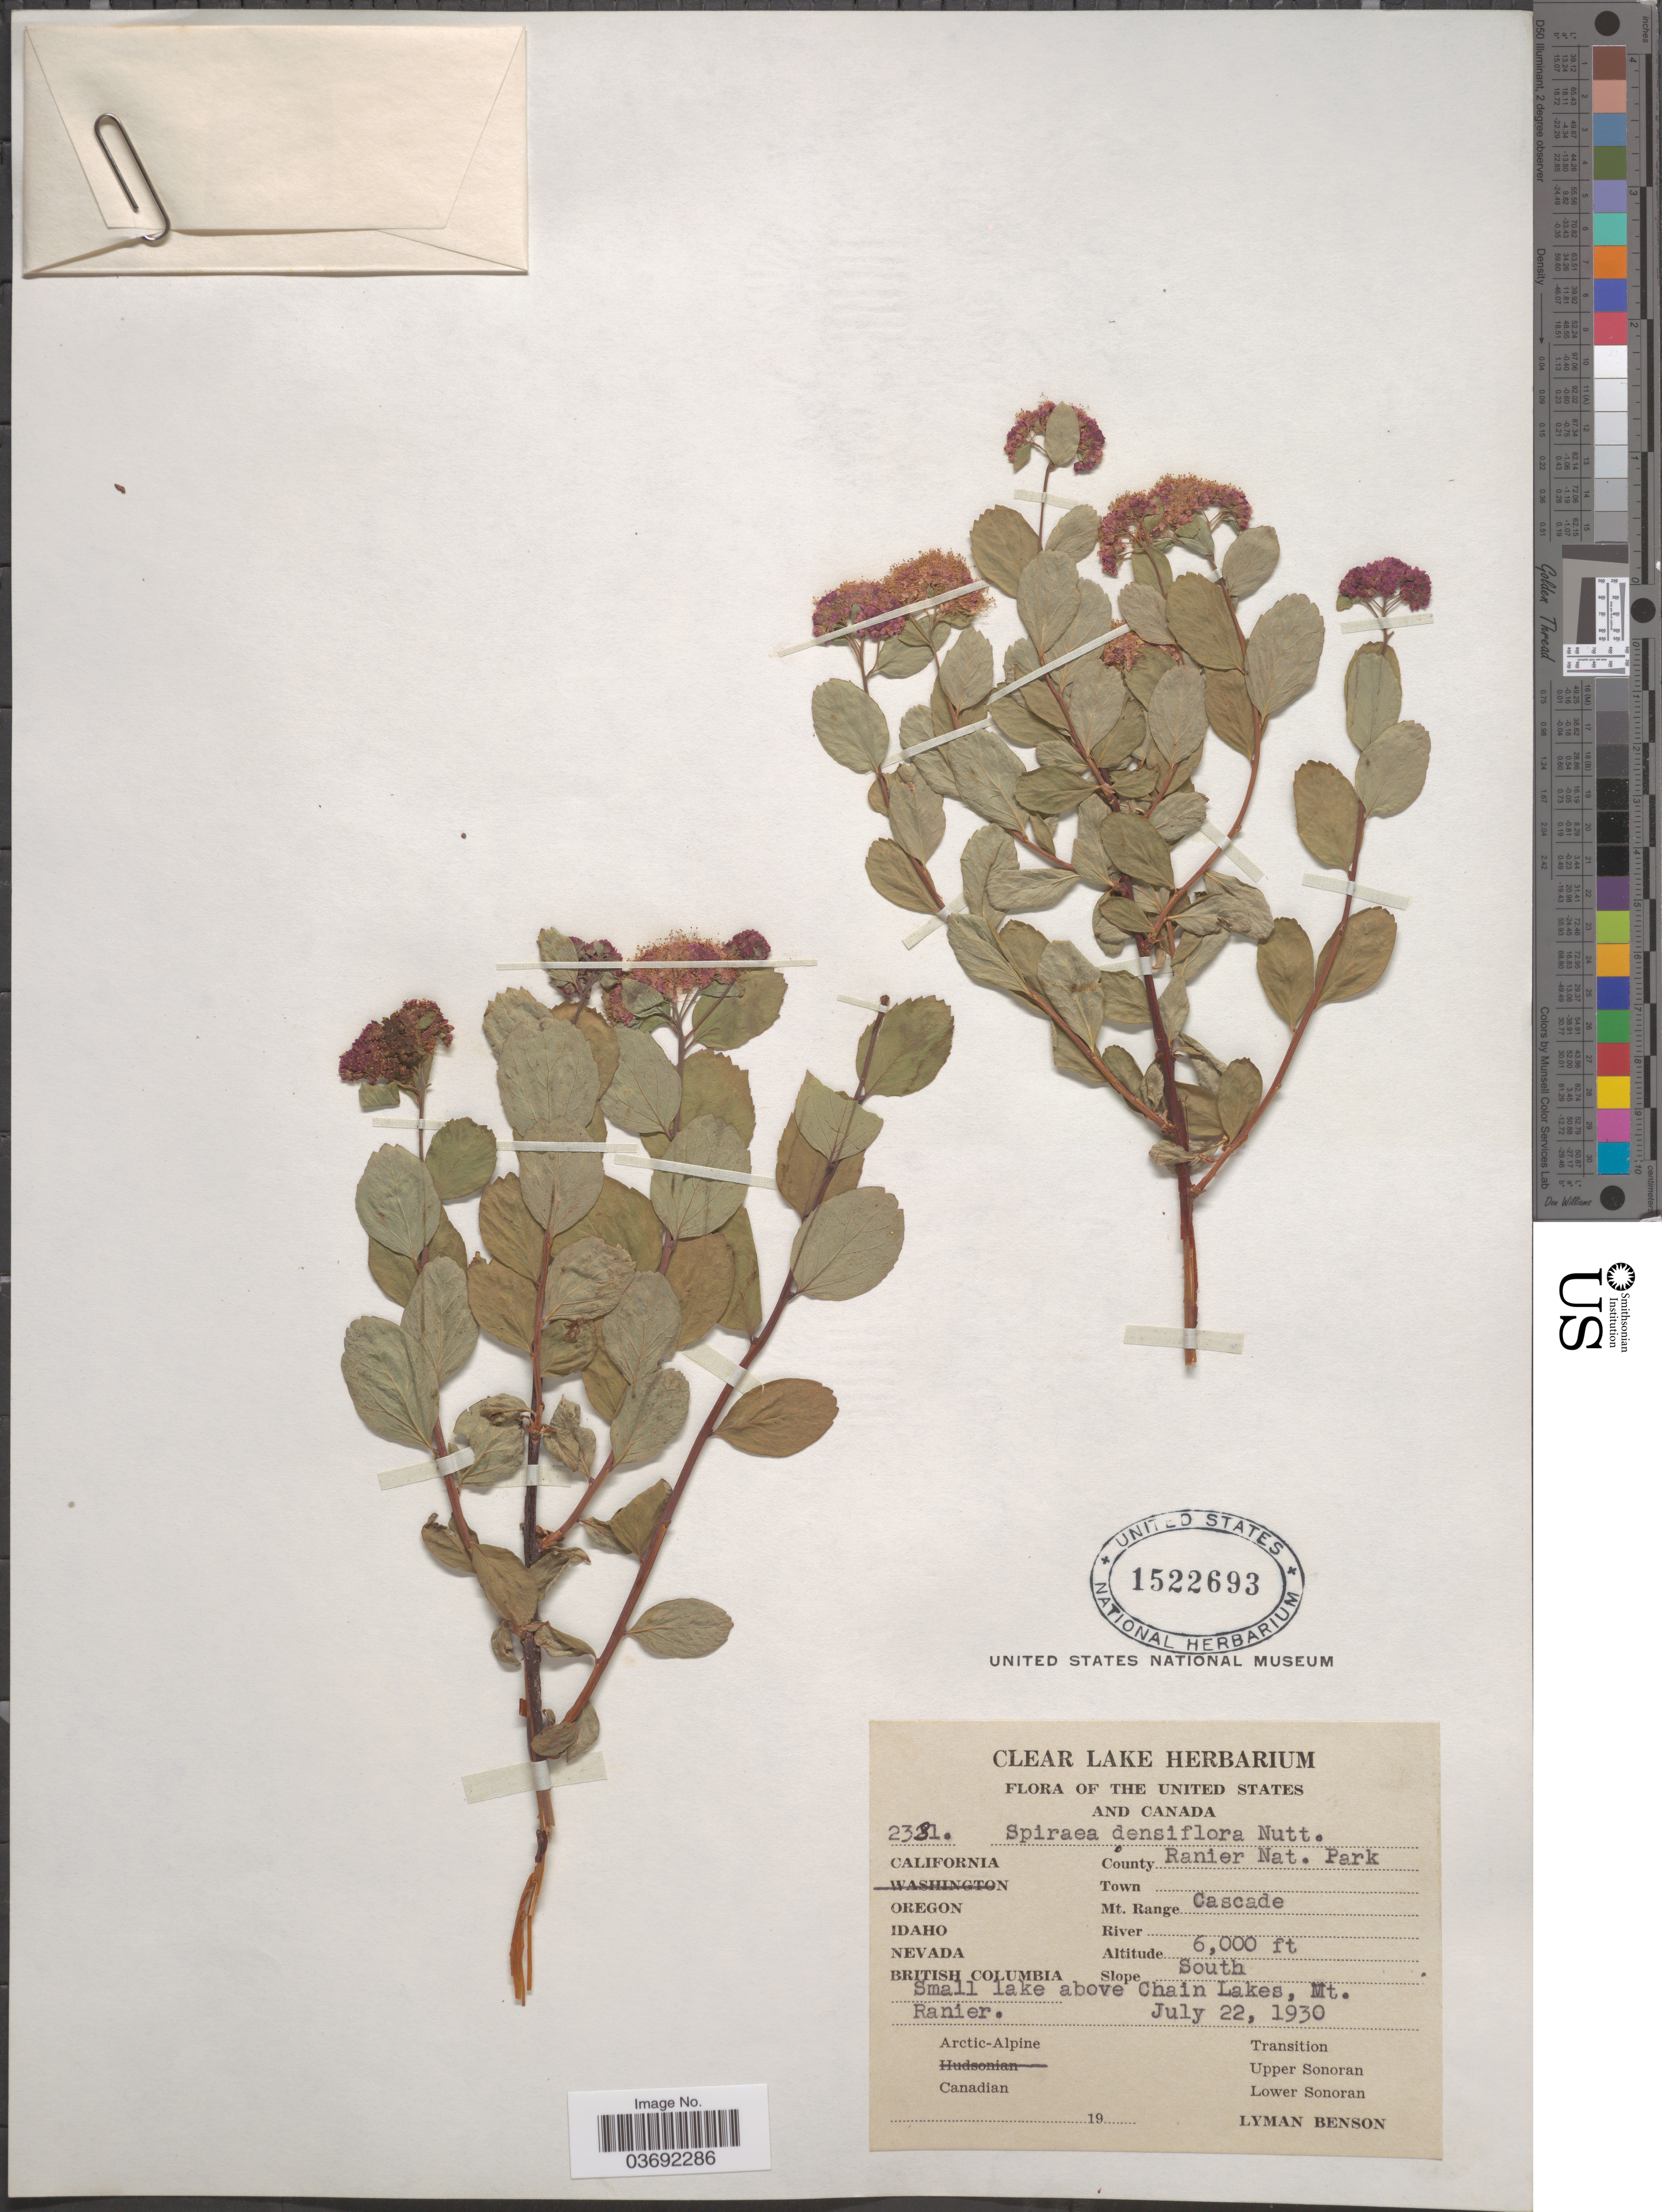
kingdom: Plantae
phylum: Tracheophyta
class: Magnoliopsida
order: Rosales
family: Rosaceae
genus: Spiraea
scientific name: Spiraea densiflora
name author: Nutt. ex Greenm.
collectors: L. D. Benson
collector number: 2331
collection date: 1930-07-22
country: United States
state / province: Washington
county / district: Lewis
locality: Rainier Nat. Park. Mt. Range Cascade. Slope South. Small lake above Chain Lakes, Mt. Ranier. Hudsonian.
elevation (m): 1829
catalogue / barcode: US 1522693